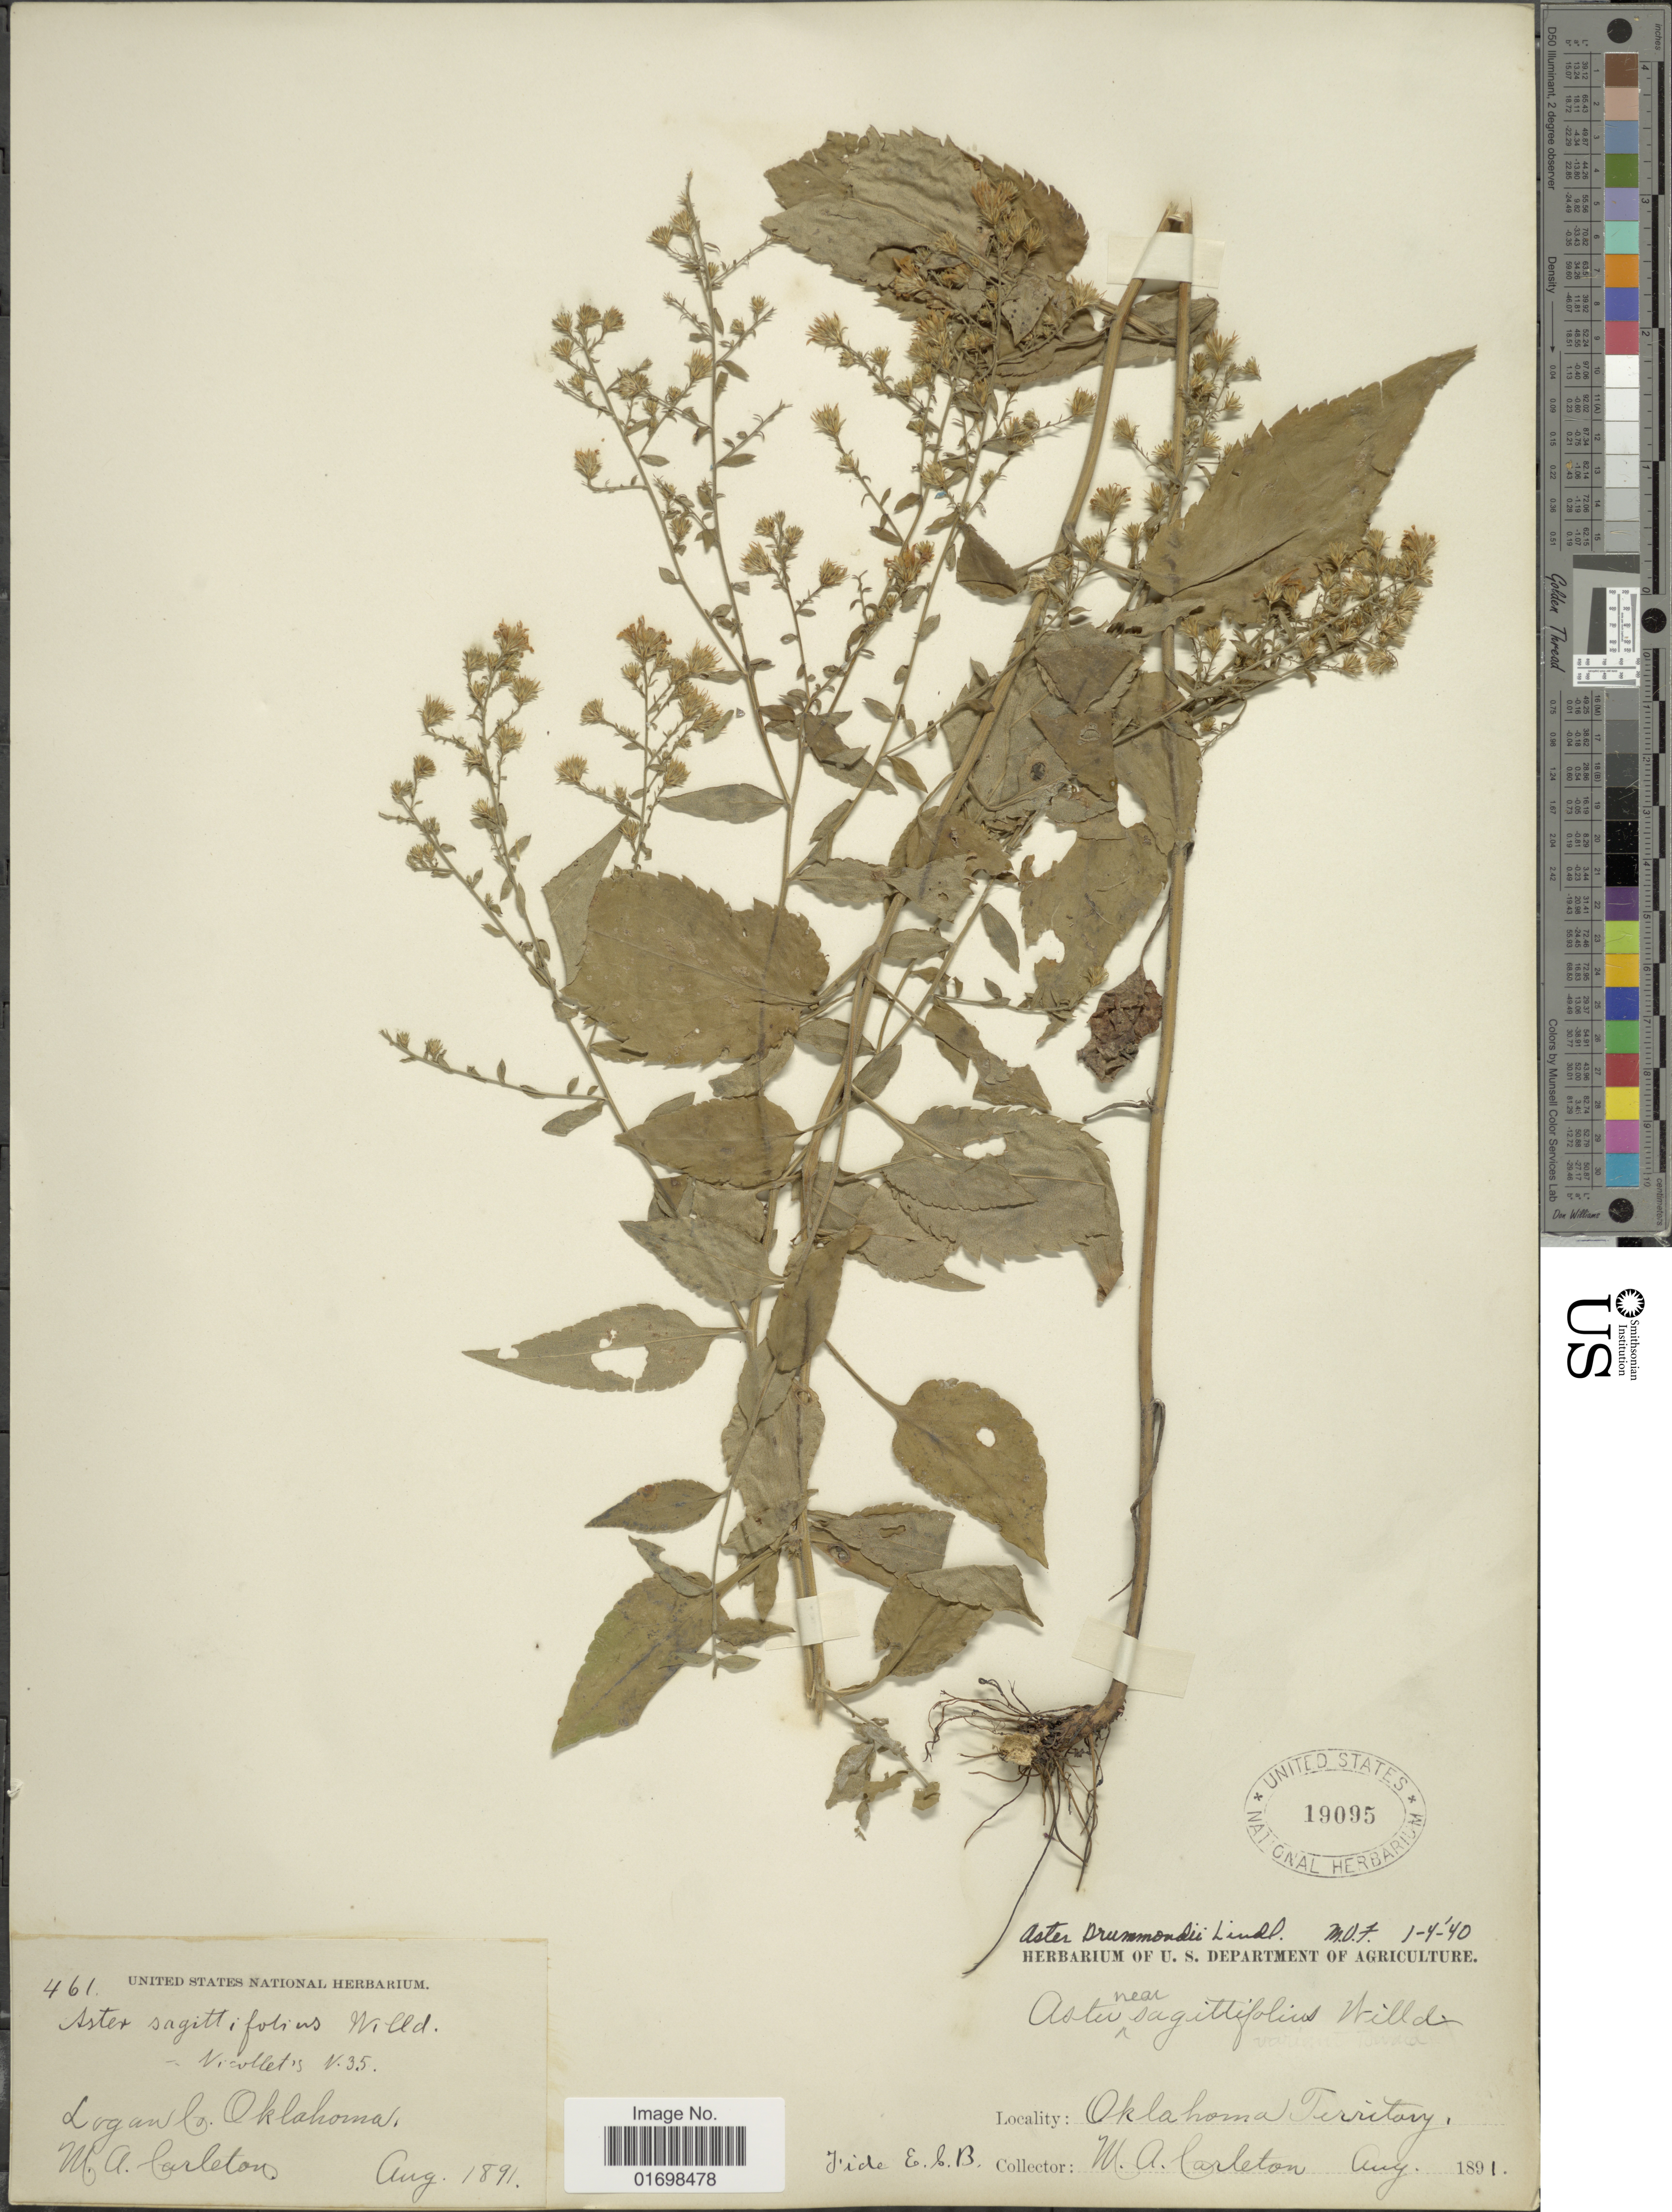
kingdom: Plantae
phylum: Tracheophyta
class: Magnoliopsida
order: Asterales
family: Asteraceae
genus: Symphyotrichum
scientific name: Symphyotrichum drummondii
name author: (Lindl.) G.L. Nesom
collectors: M. A. Carleton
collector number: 461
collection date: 1891-08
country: United States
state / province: Oklahoma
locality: Logan C. Oklahoma, Oklahoma Territory.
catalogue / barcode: US 19095